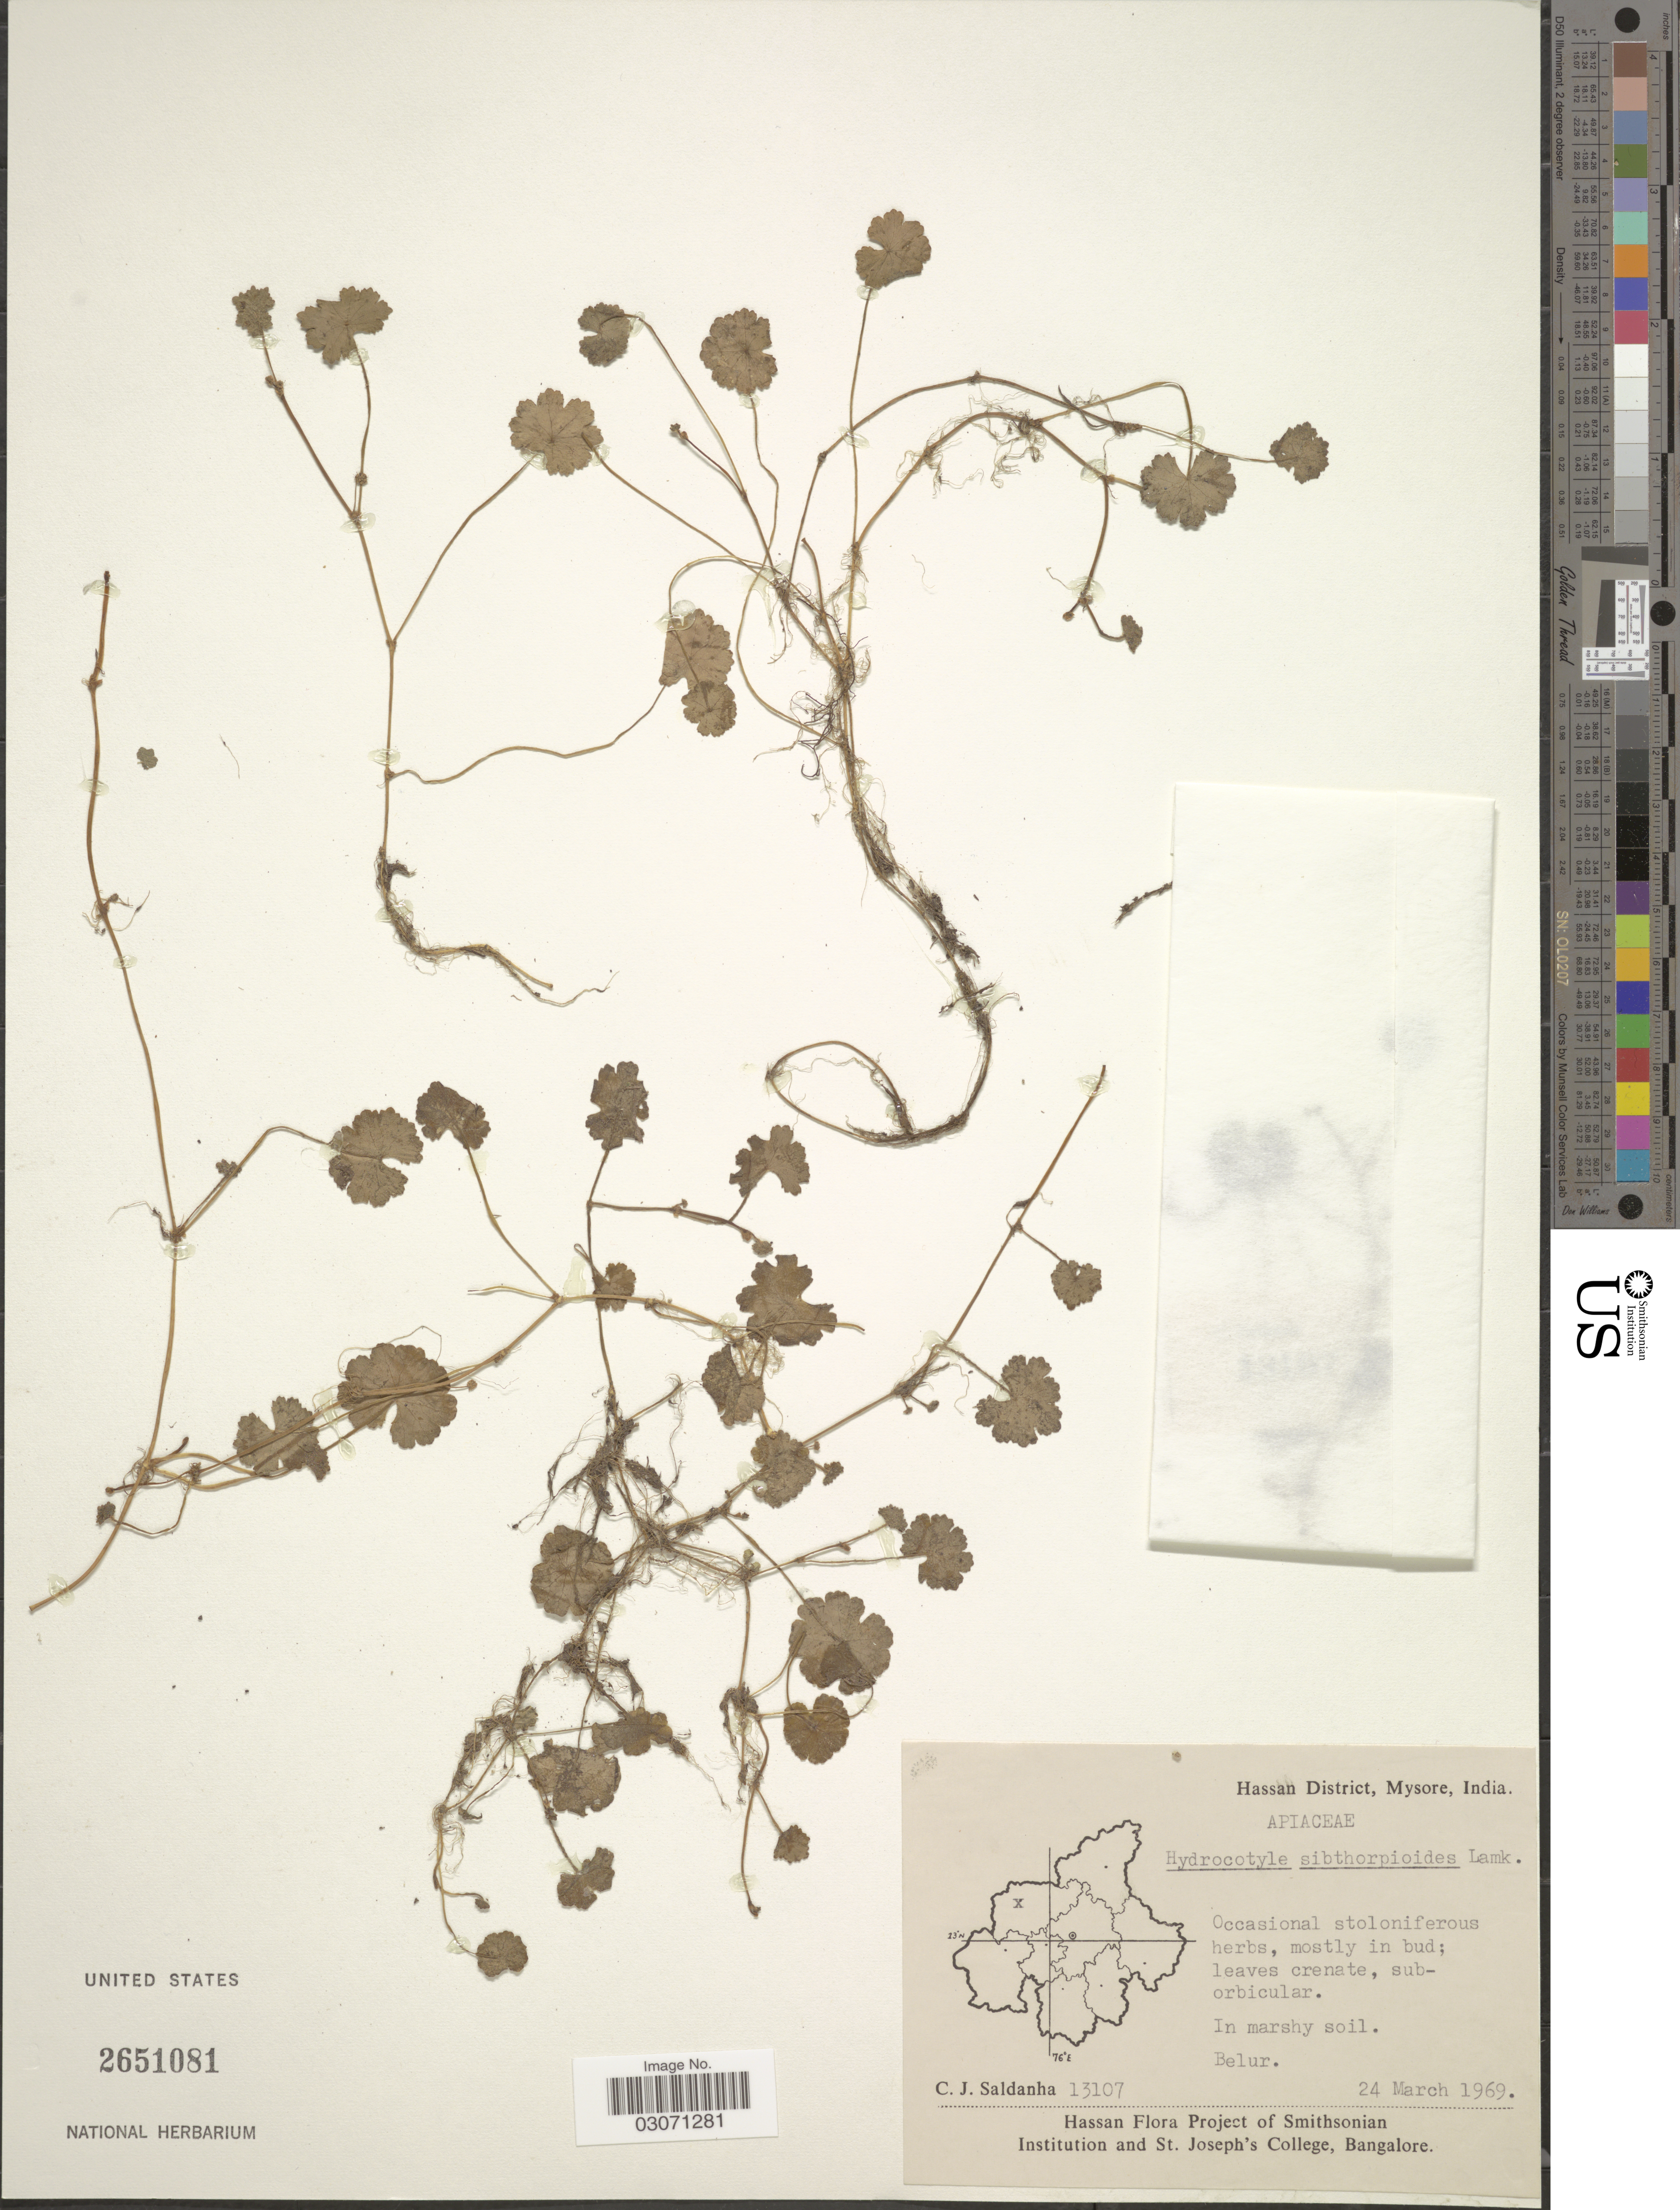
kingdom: Plantae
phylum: Tracheophyta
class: Magnoliopsida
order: Apiales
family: Araliaceae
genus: Hydrocotyle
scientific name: Hydrocotyle sibthorpioides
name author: Lam.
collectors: C. J. Saldanha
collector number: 13107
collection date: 1969-03-24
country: India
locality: Hassan District, Mysore. belur.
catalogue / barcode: US 2651081